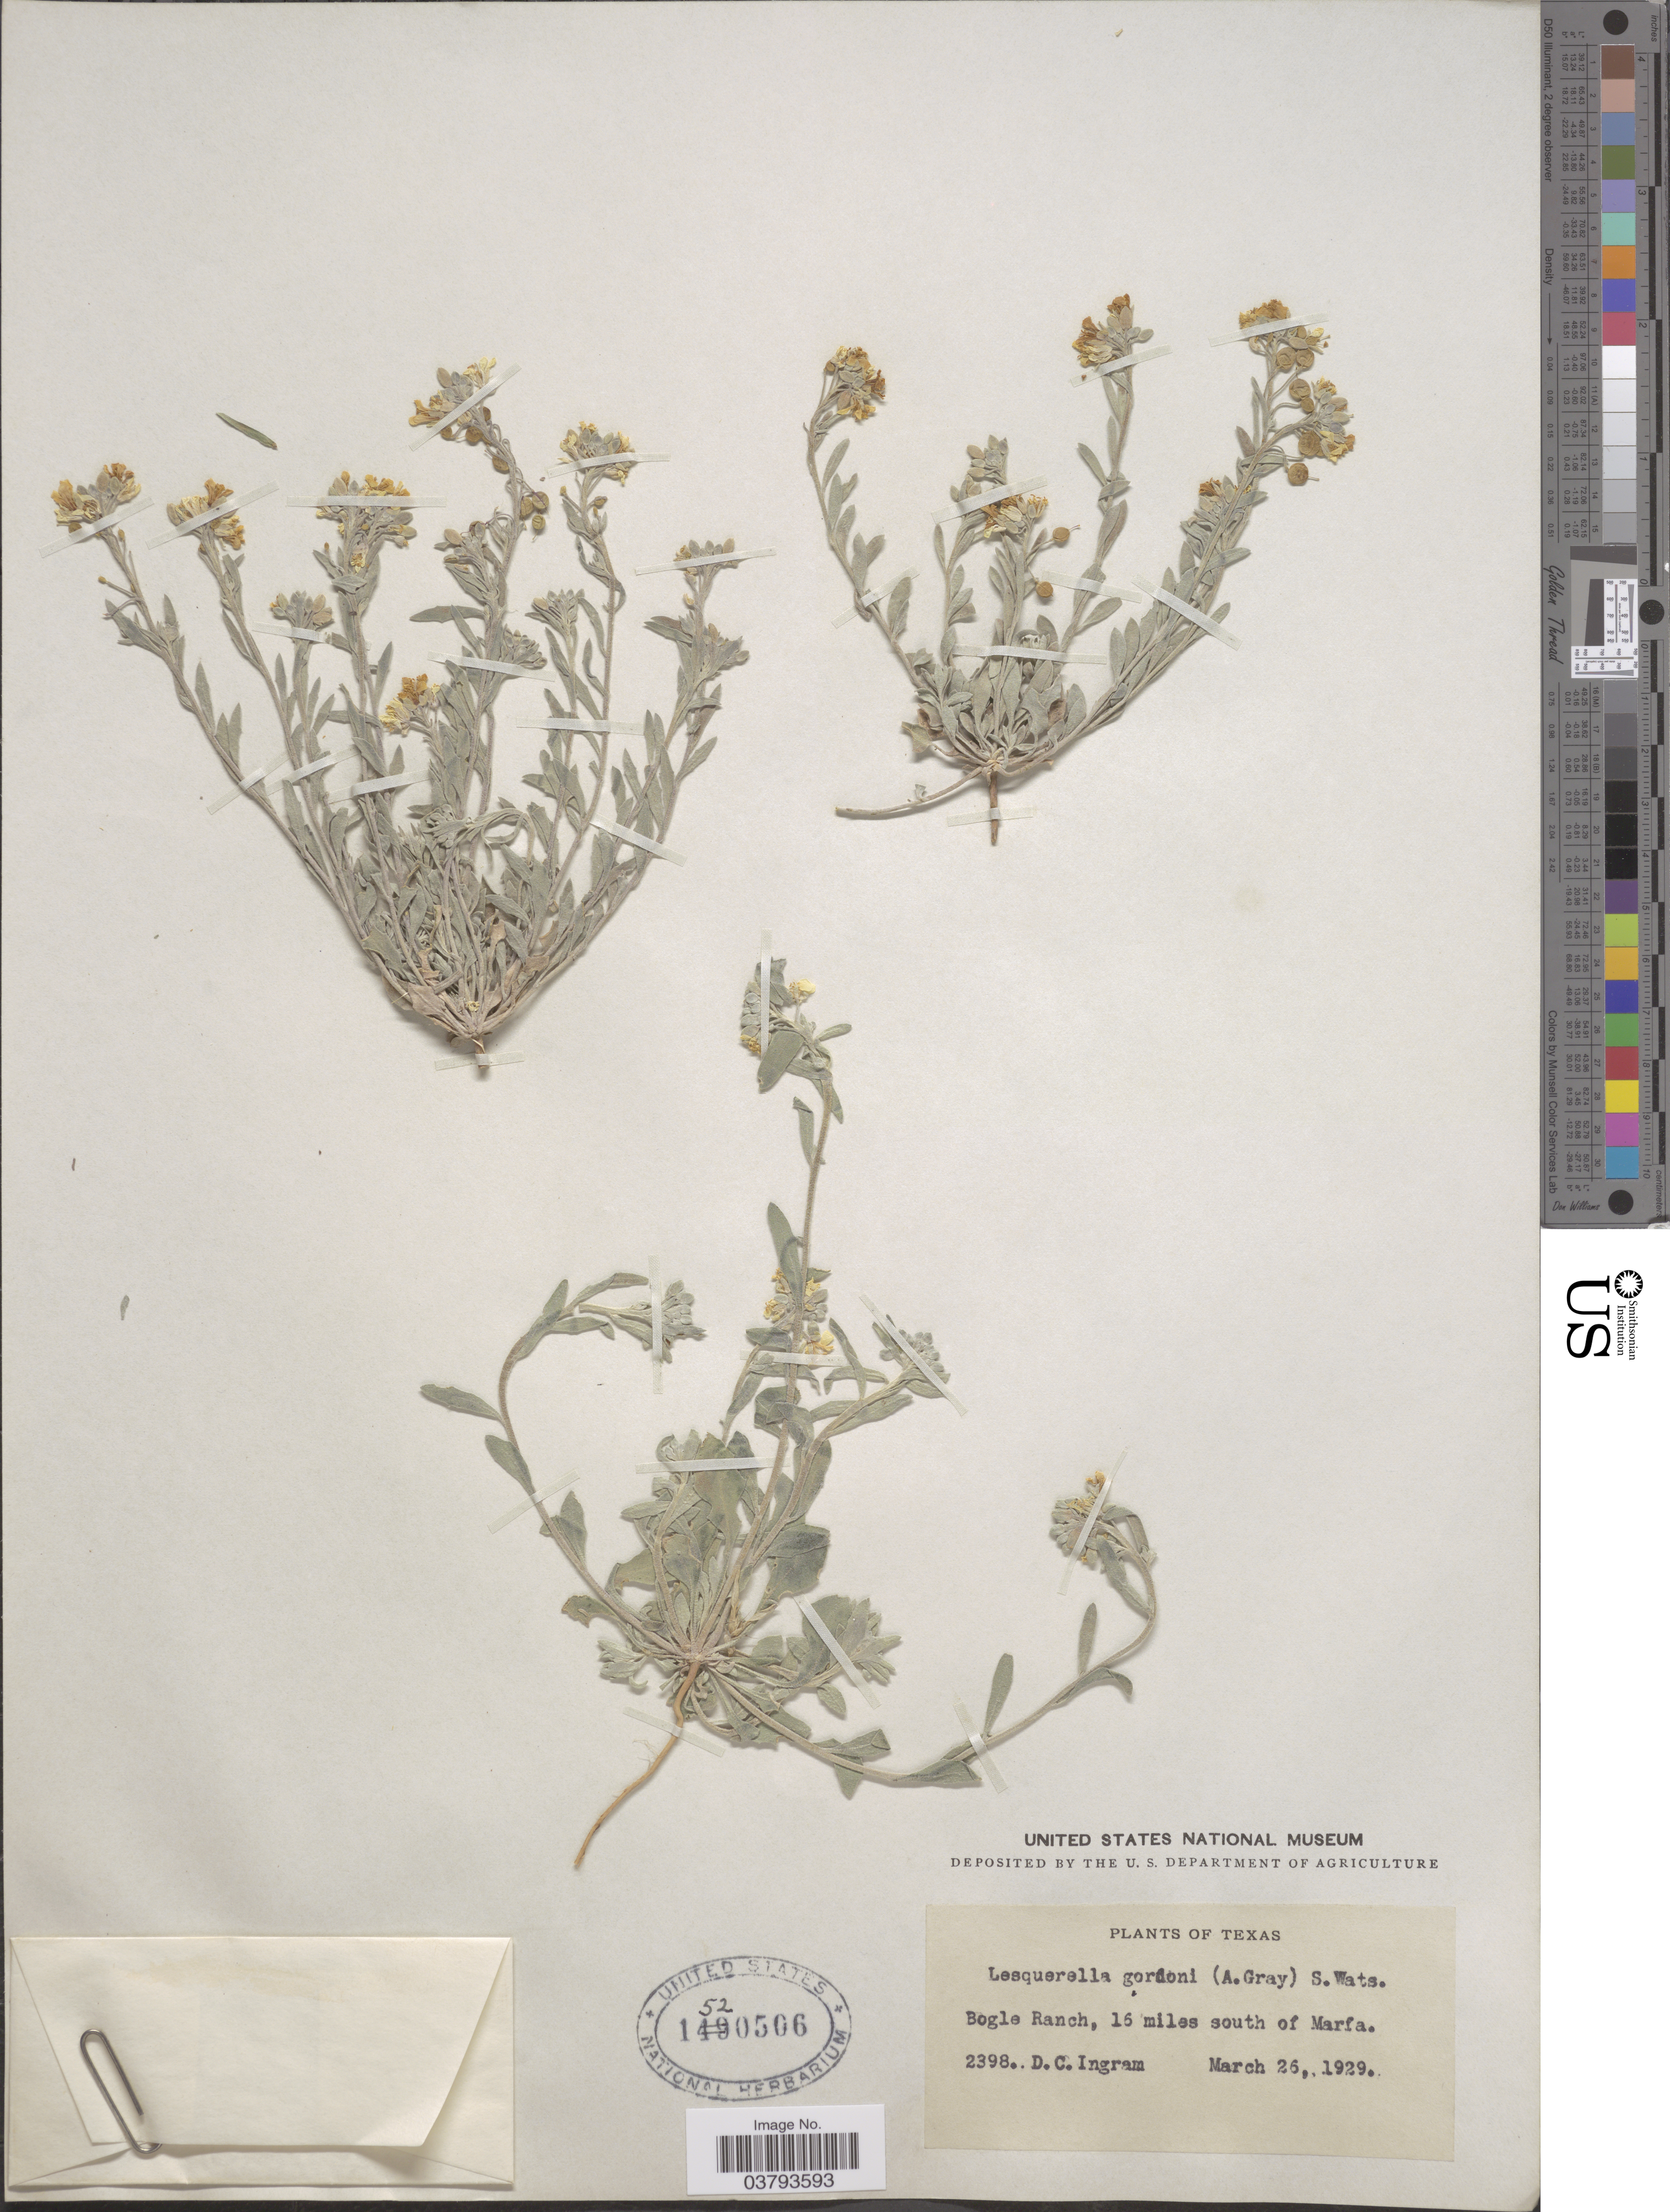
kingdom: Plantae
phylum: Tracheophyta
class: Magnoliopsida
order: Brassicales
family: Brassicaceae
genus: Lesquerella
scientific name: Lesquerella gordonii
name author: (A. Gray) S. Watson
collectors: D. C. Ingram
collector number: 2398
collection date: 1929-03-26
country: United States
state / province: Texas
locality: Bogle Ranch, 16 miles south of Marfa.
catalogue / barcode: US 1520506